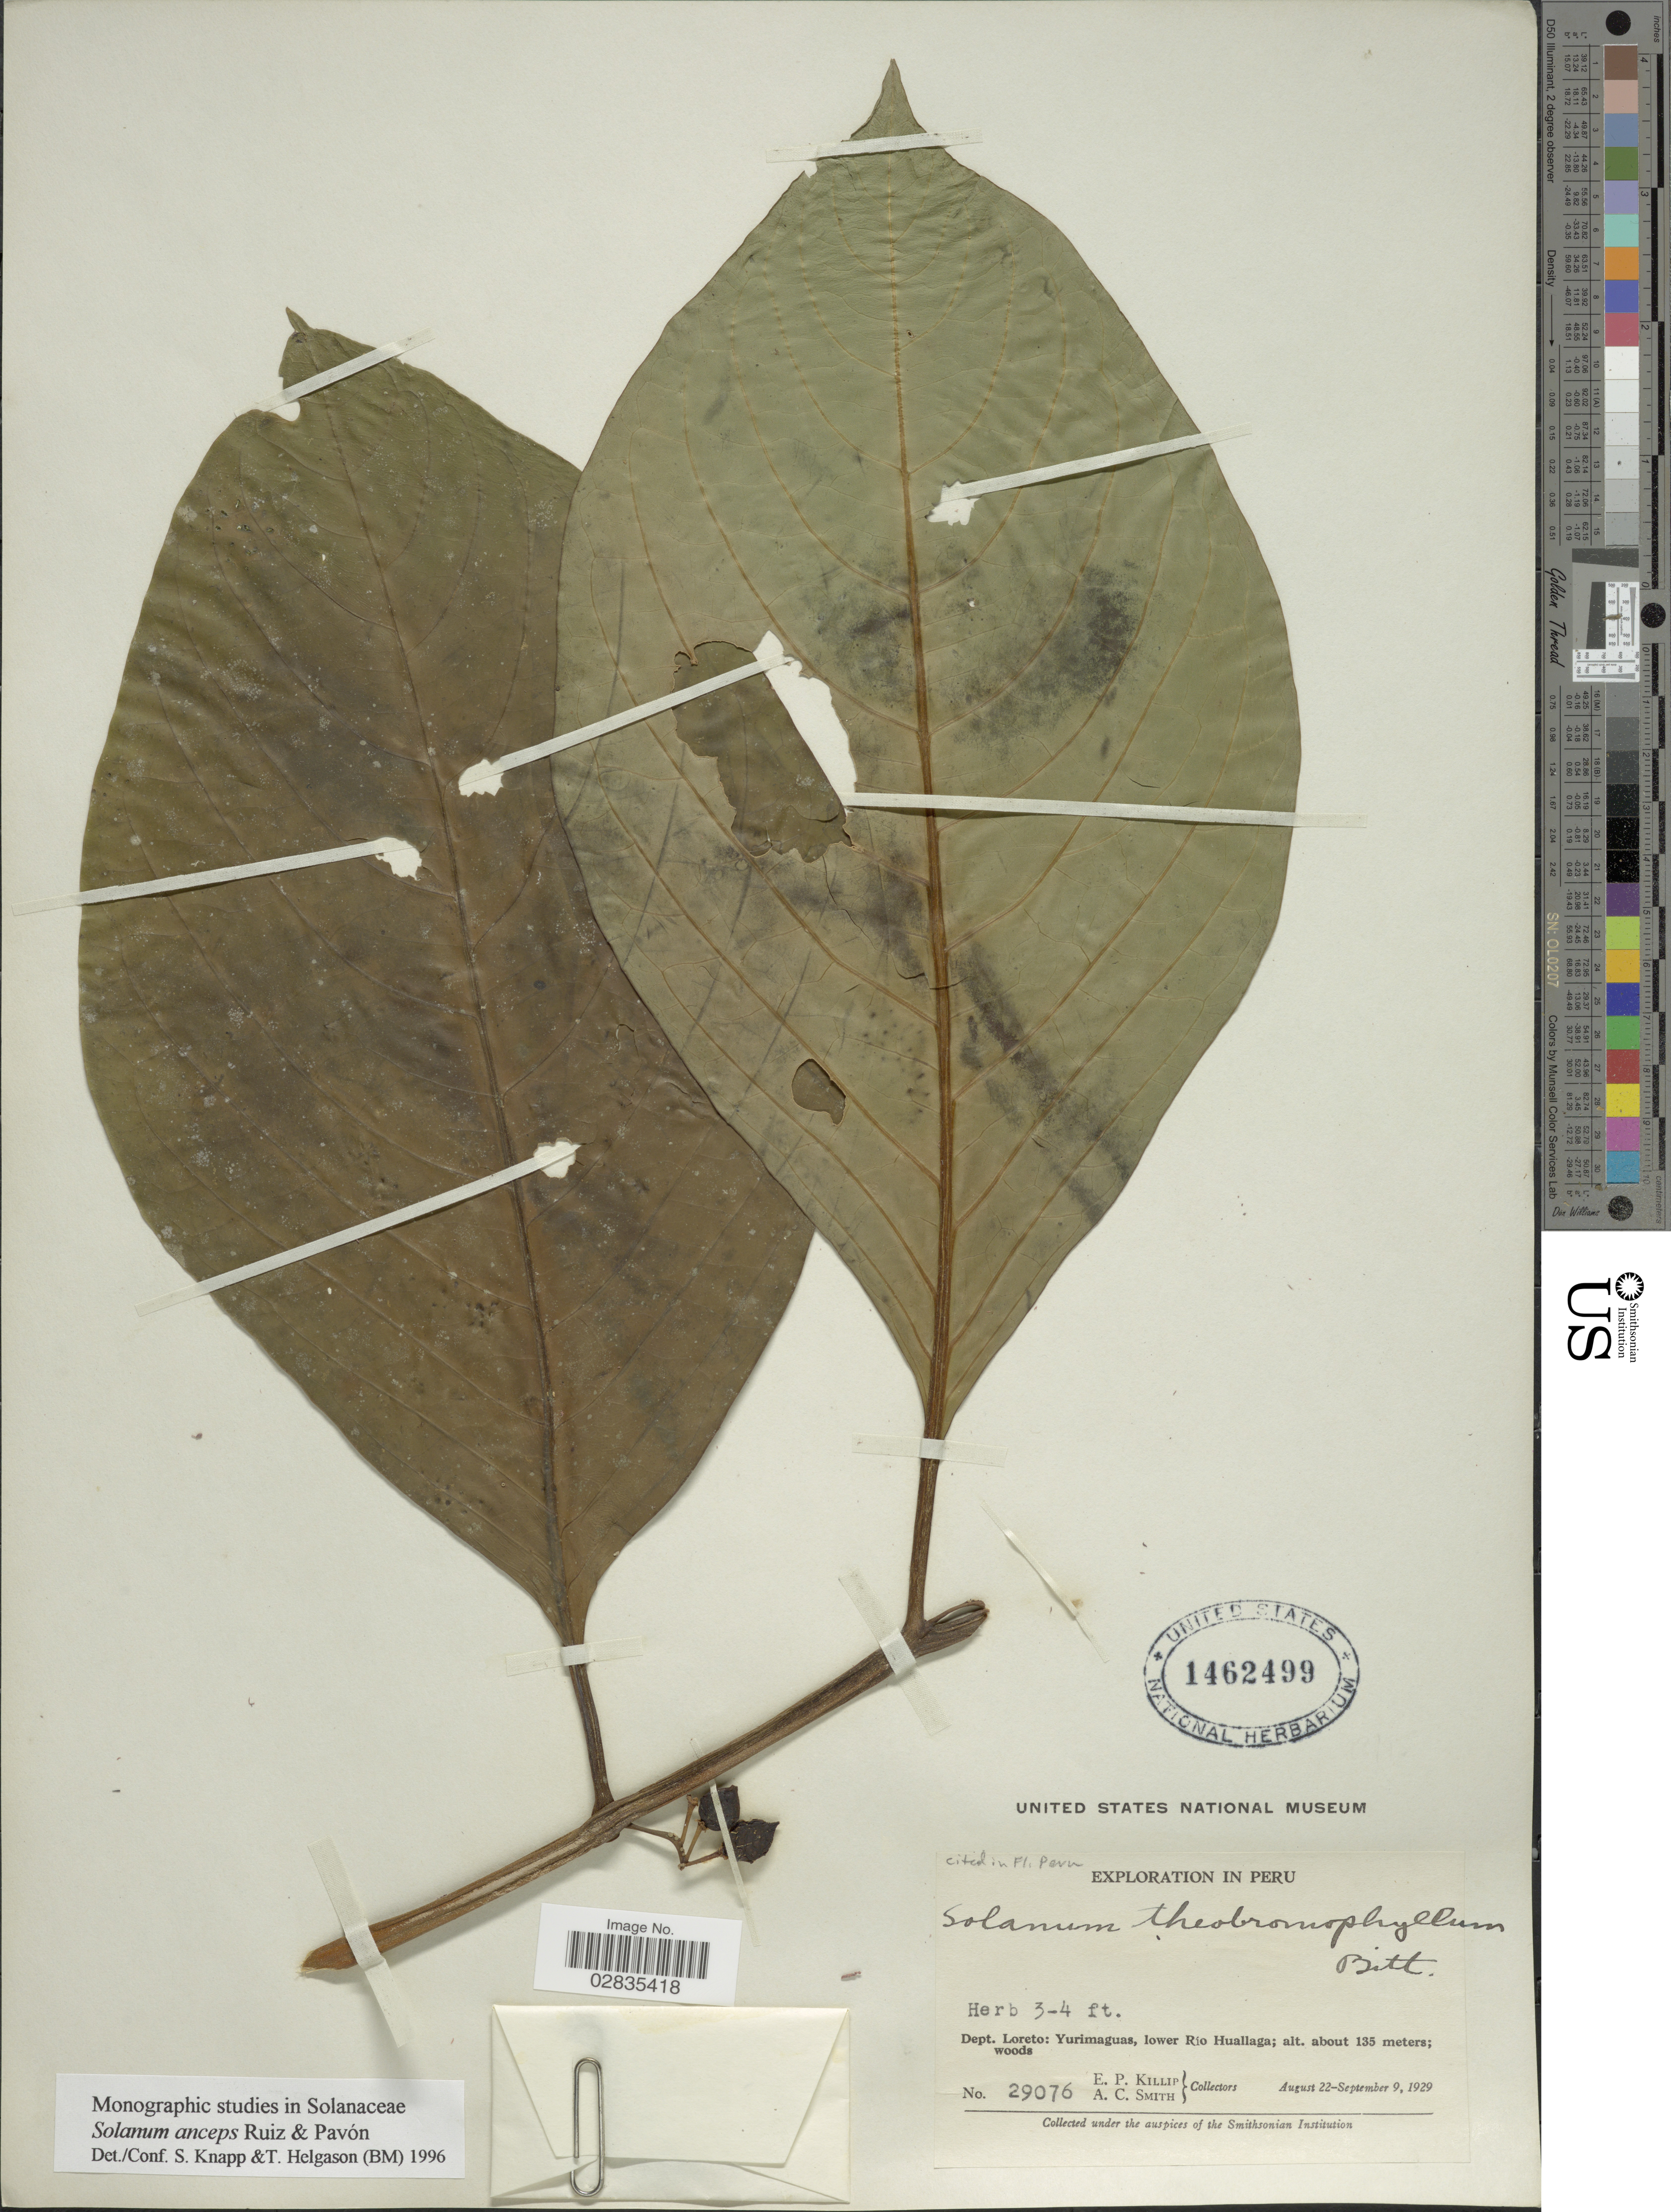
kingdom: Plantae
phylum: Tracheophyta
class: Magnoliopsida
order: Solanales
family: Solanaceae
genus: Solanum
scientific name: Solanum anceps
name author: Ruiz & Pav.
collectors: E. P. Killip & A. C. Smith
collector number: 29076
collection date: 1929-08-22/1929-09-09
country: Peru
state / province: Loreto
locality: Dept. Loreto: Yurimaguas, lower Rio Huallaga.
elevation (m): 135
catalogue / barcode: US 1462499